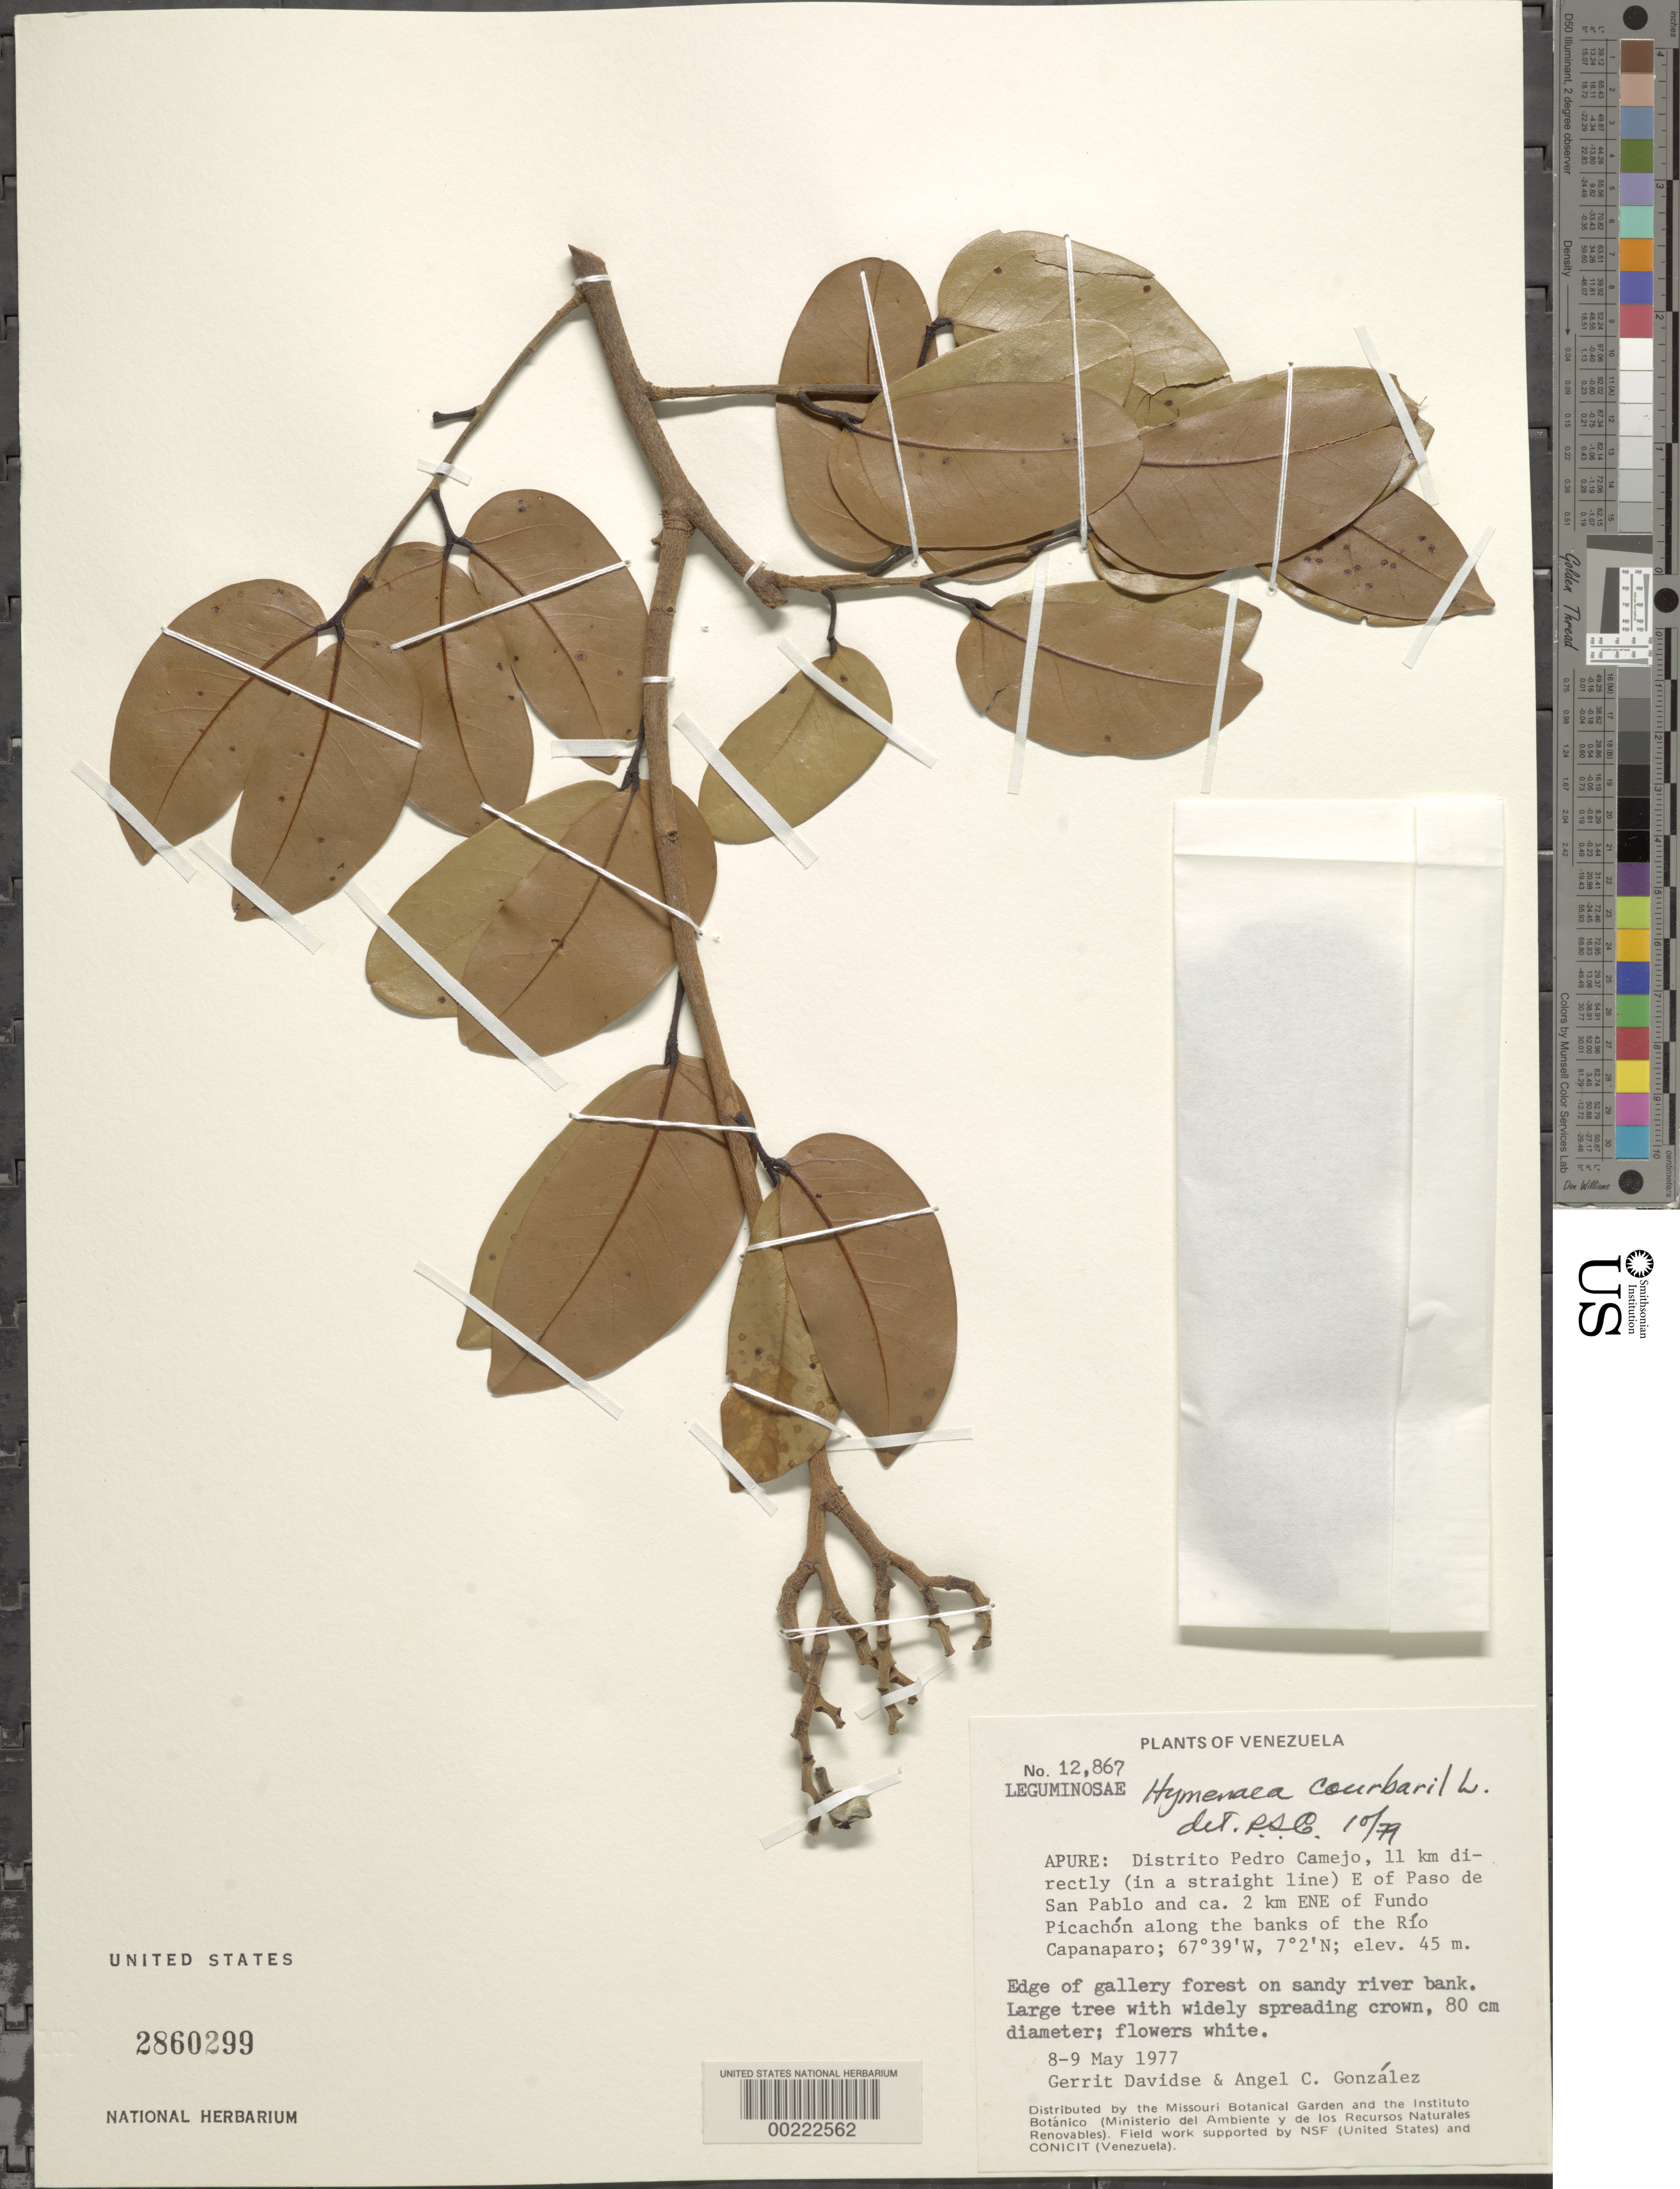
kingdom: Plantae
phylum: Tracheophyta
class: Magnoliopsida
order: Fabales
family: Fabaceae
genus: Hymenaea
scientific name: Hymenaea courbaril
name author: L.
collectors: G. Davidse & A. C. González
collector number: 12867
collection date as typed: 08 May 1977 to 09 May 1977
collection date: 1977-05-08/1977-05-09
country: Venezuela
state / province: Apure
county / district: Pedro Camejo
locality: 11 km directly (in a straight line) e of paso de san pablo and ca 2 kmene of fundo picachon along banks of rio capanaparo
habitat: Edge of gallery forest on sandy river bank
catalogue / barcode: US 2860299